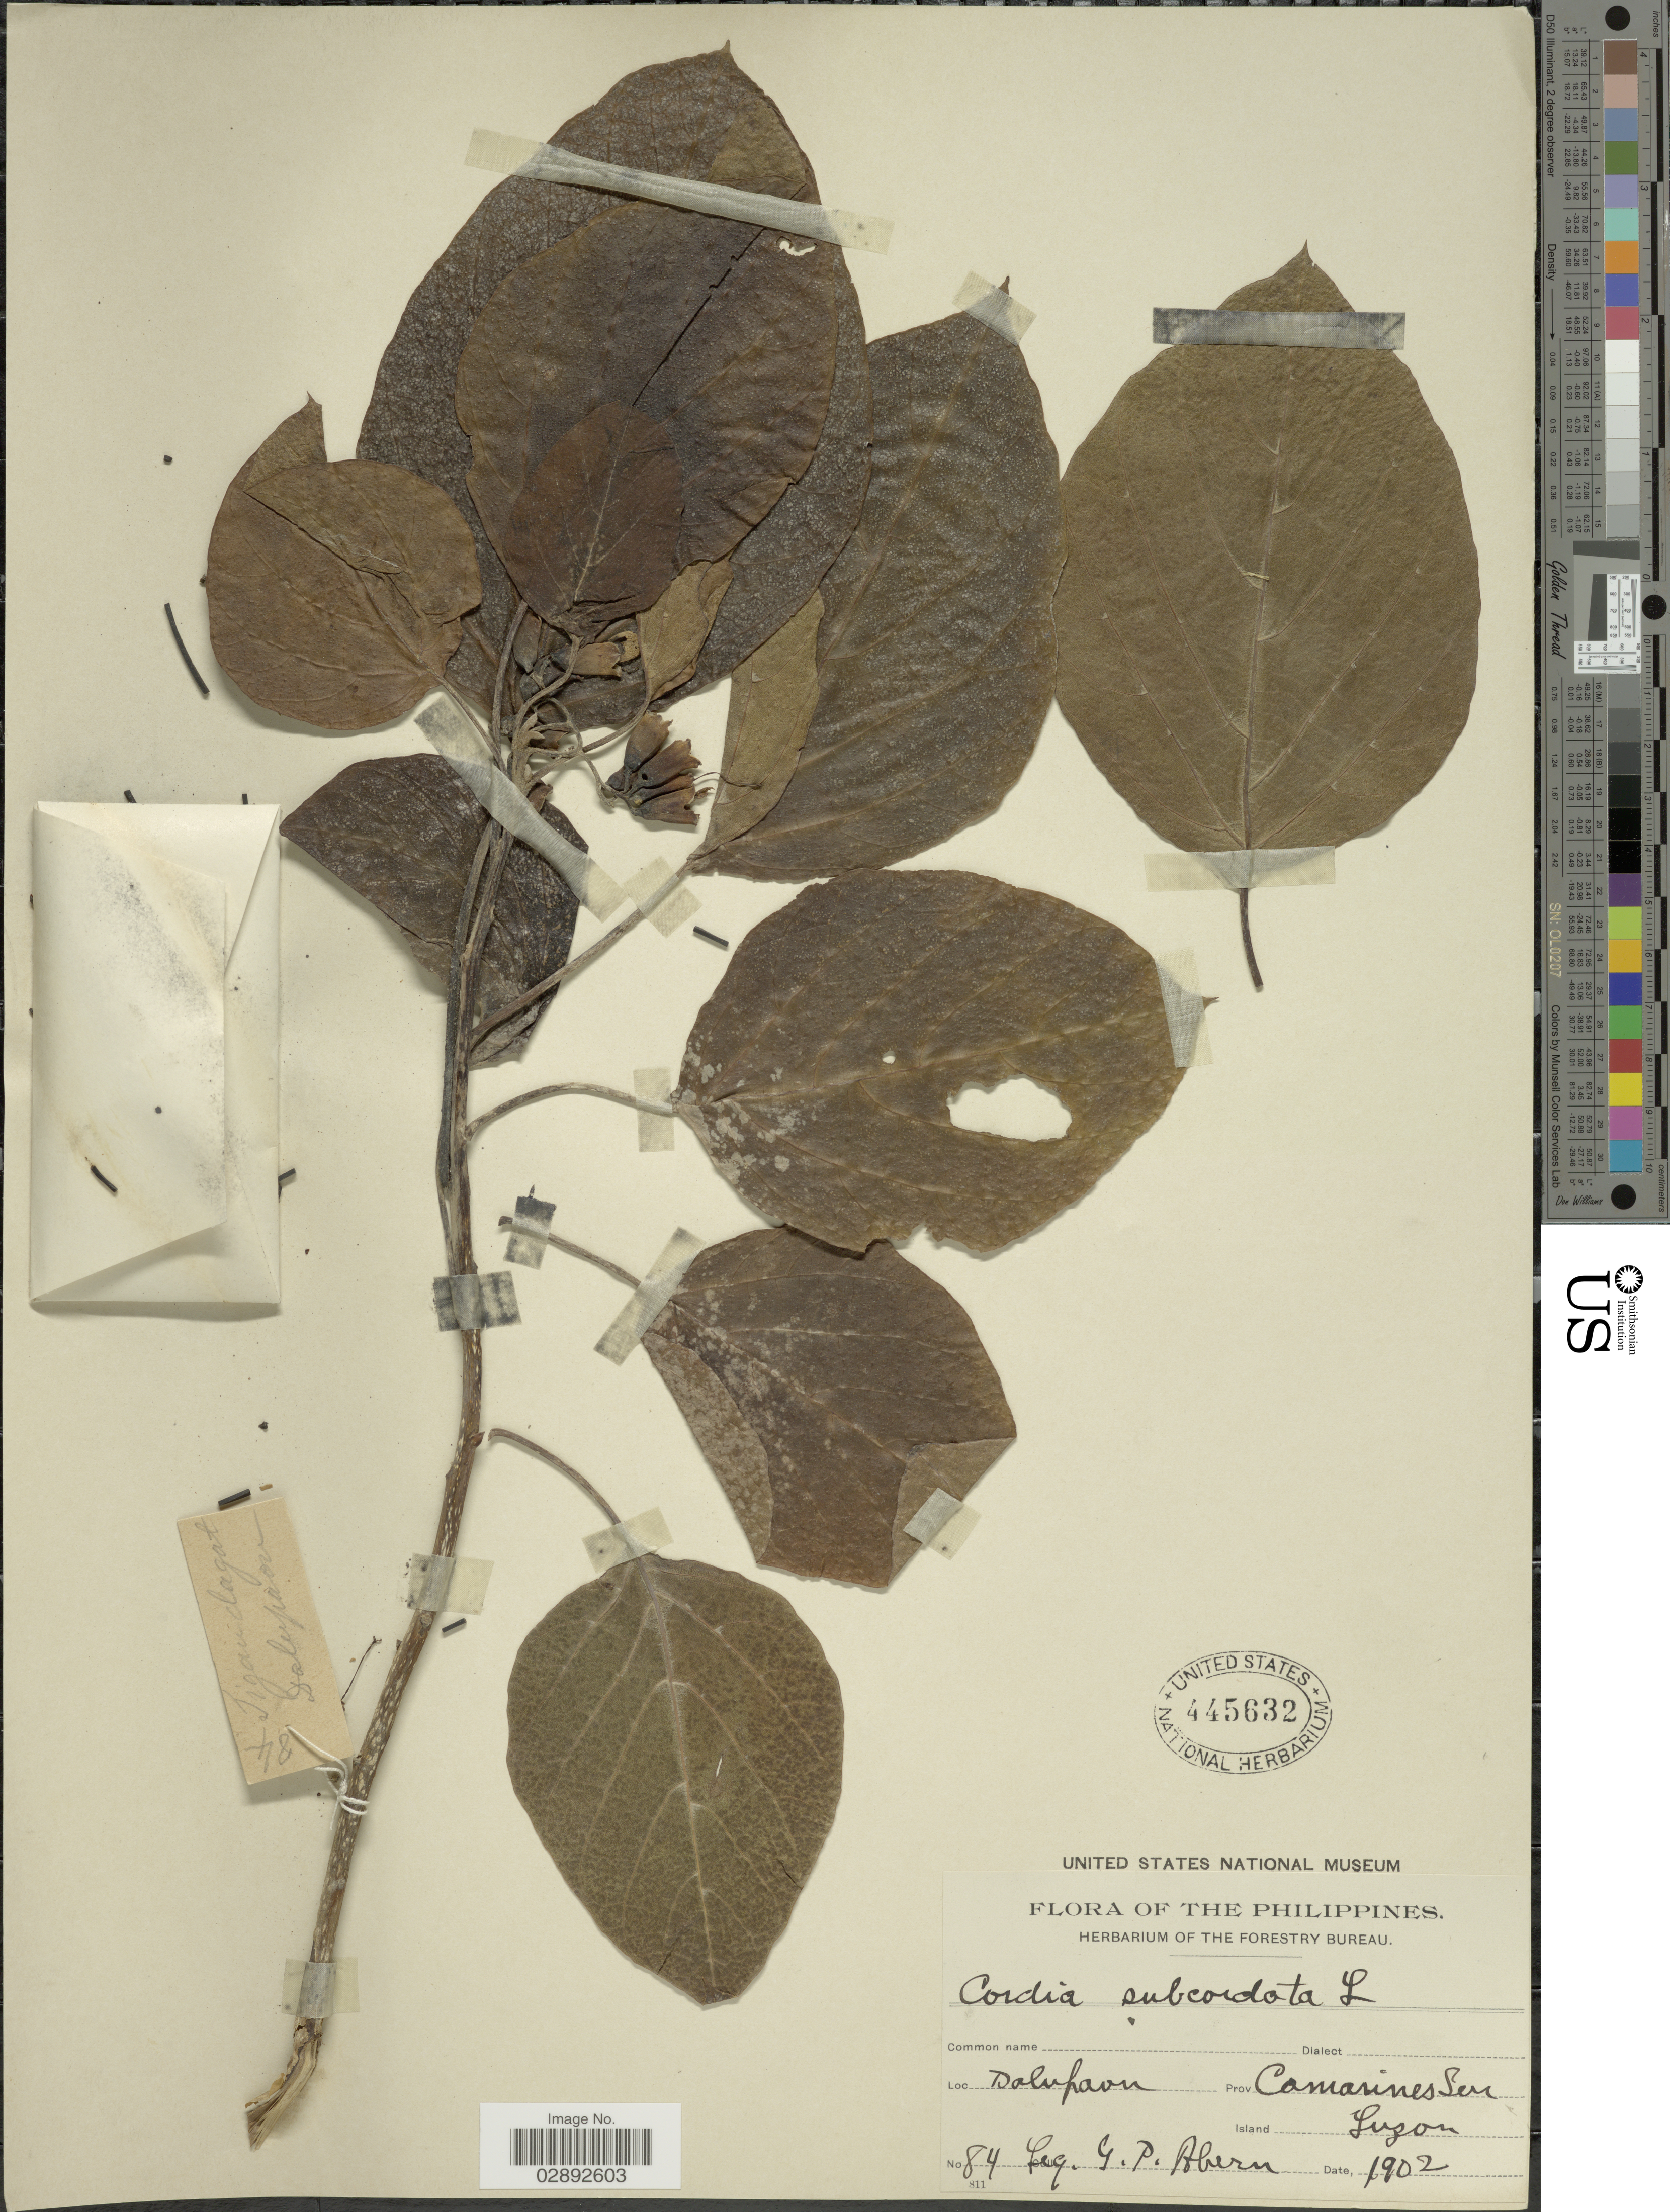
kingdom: Plantae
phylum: Tracheophyta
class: Magnoliopsida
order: Boraginales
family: Cordiaceae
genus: Cordia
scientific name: Cordia subcordata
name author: Lam.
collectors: G. Ahern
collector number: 84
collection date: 1902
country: Philippines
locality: Dalupaon. Prov. Camarines Sur. Island Luzon.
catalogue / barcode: US 445632